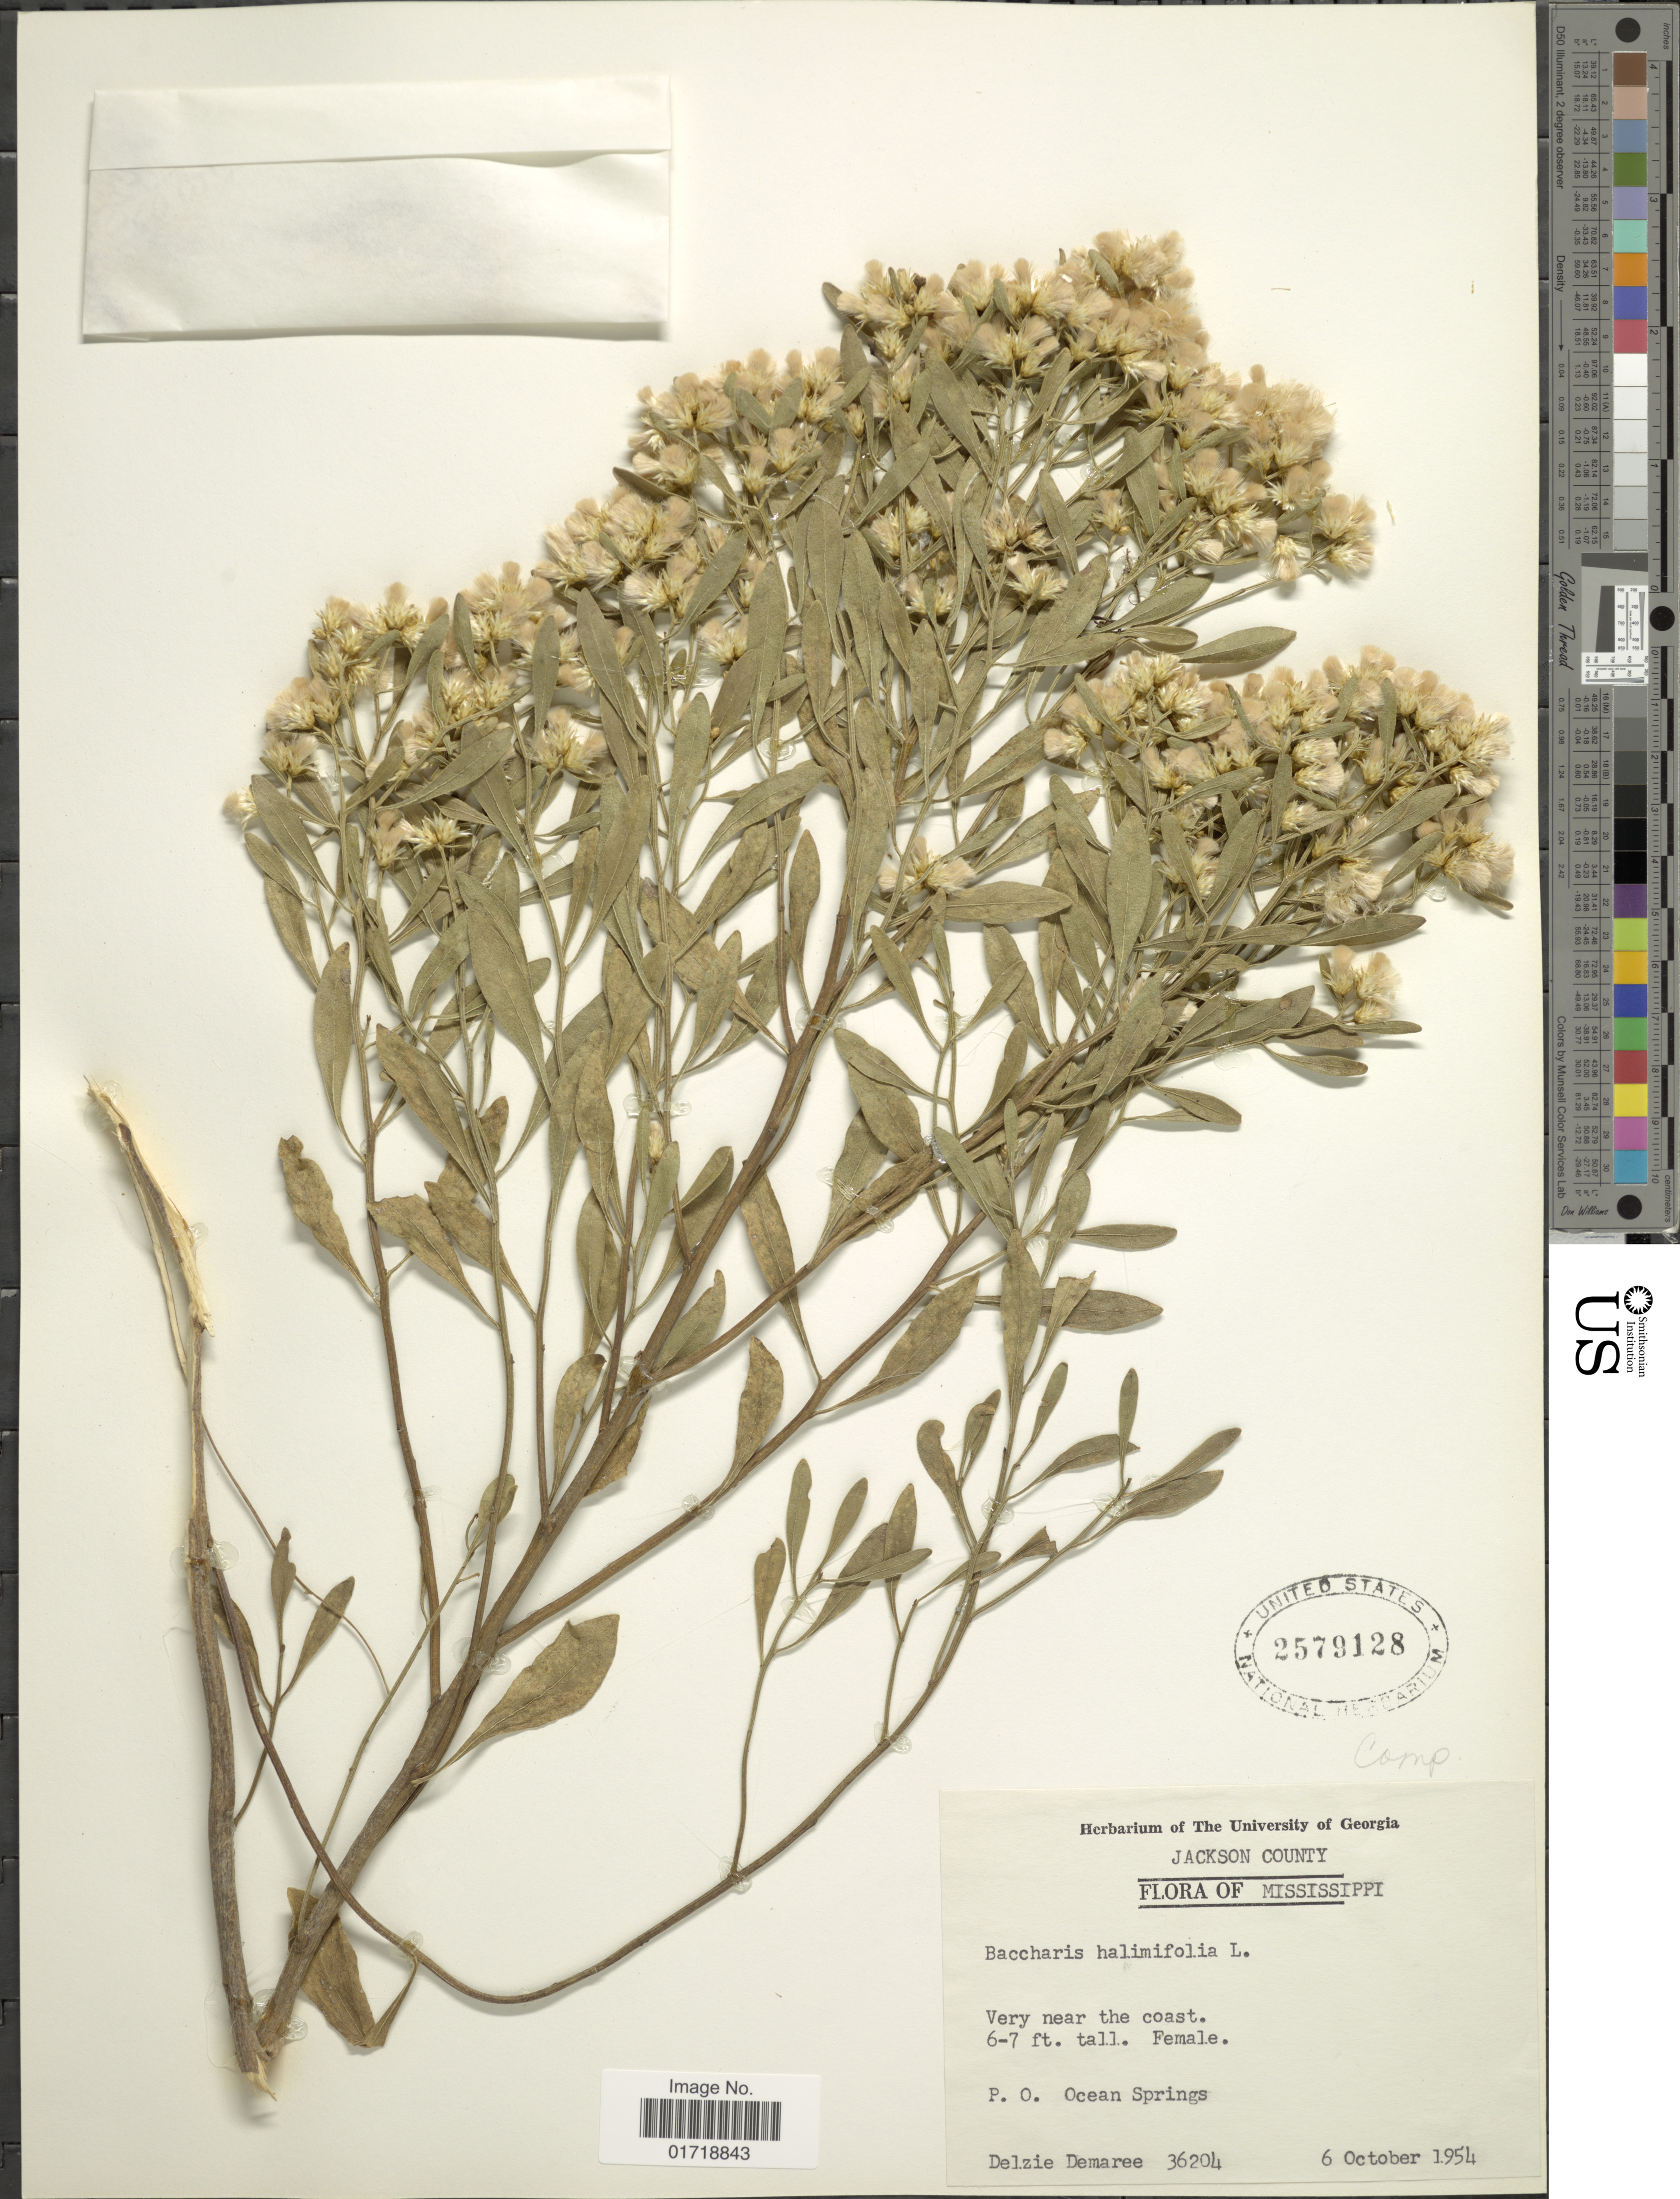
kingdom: Plantae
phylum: Tracheophyta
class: Magnoliopsida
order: Asterales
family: Asteraceae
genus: Baccharis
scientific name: Baccharis halimifolia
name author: L.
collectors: D. Demaree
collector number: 36204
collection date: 1954-10-06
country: United States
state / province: Mississippi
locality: Jackson County, Very near the coast, P. O. Ocean Springs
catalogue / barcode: US 2579128